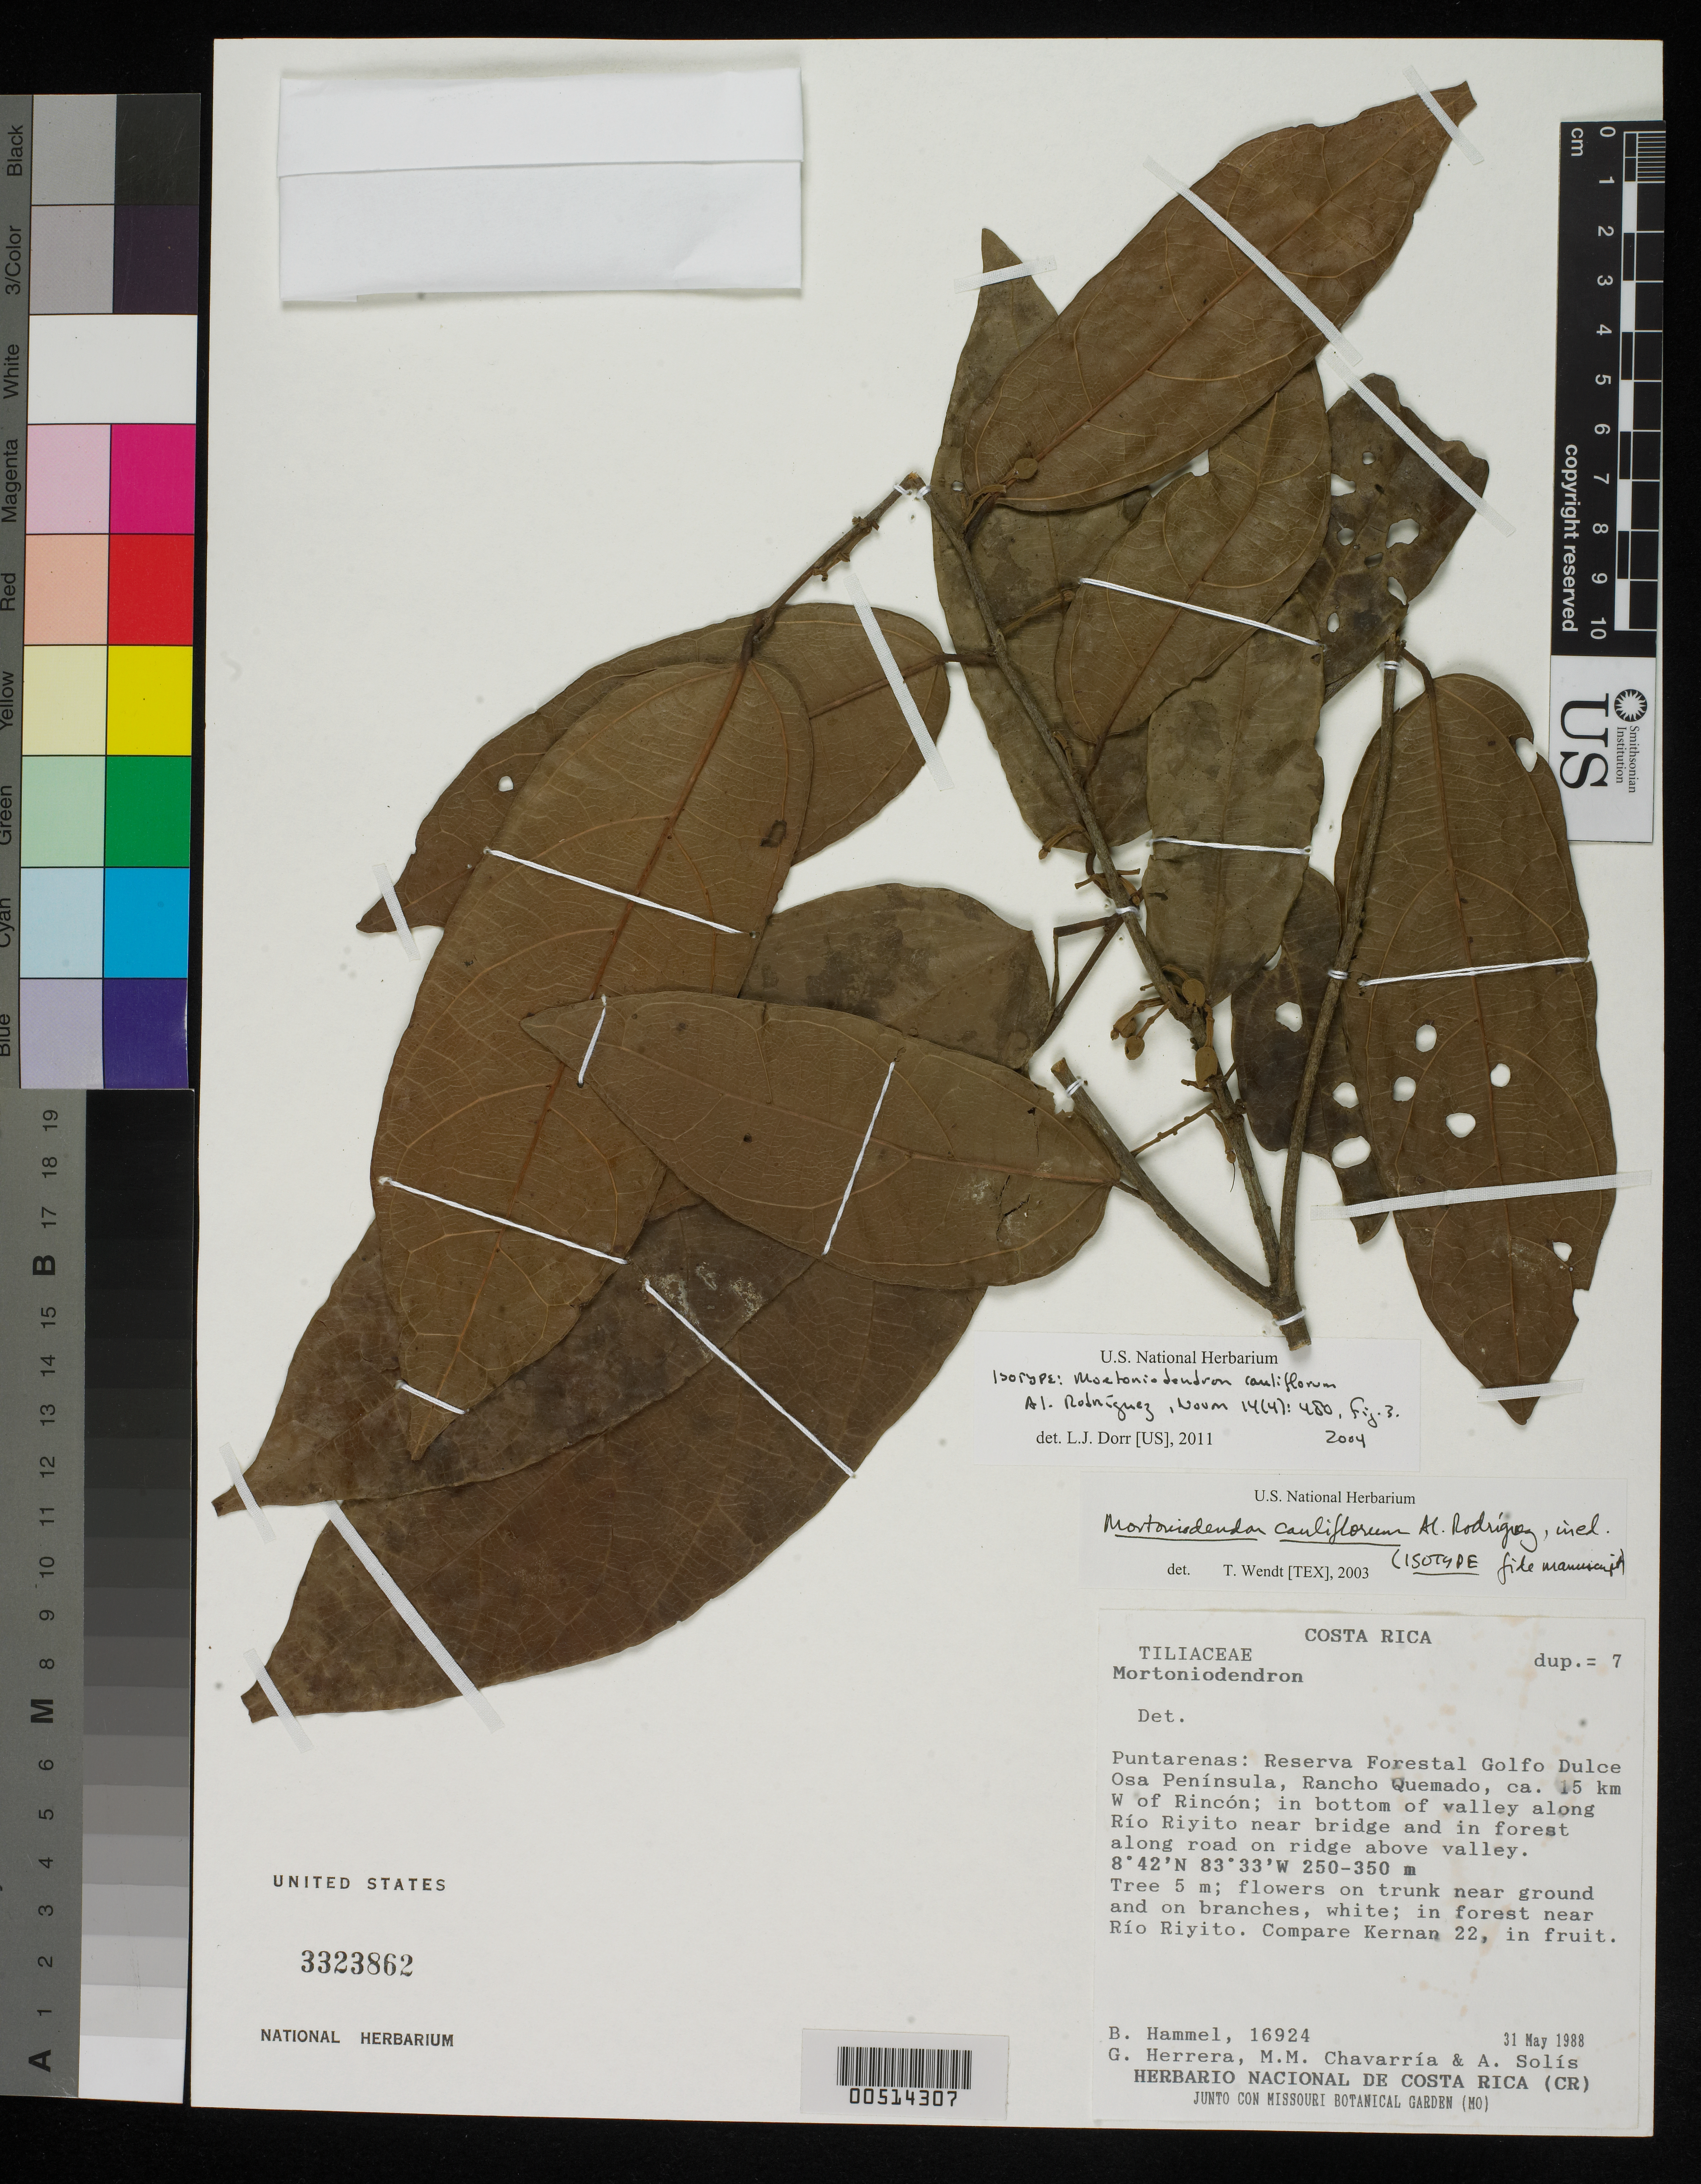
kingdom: Plantae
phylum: Tracheophyta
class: Magnoliopsida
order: Malvales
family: Malvaceae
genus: Mortoniodendron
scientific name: Mortoniodendron cauliflorum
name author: Al. Rodr.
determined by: Dorr, L. J., (BOT), Smithsonian Institution - National Museum of Natural History (UNITED STATES)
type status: Isotype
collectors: B. Hammel, G. Herrera Ch., M. Chavarría & A. Solís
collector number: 16924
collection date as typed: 31 May 1988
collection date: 1988-05-31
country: Costa Rica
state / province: Puntarenas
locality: Reserva Forestal Golfo Dulce Osa Península, Rancho Quemado, ca. 15 km W of Rincón, along Rio Riyito near bridge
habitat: In forest near Río Riyito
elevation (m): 250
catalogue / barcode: US 3323862